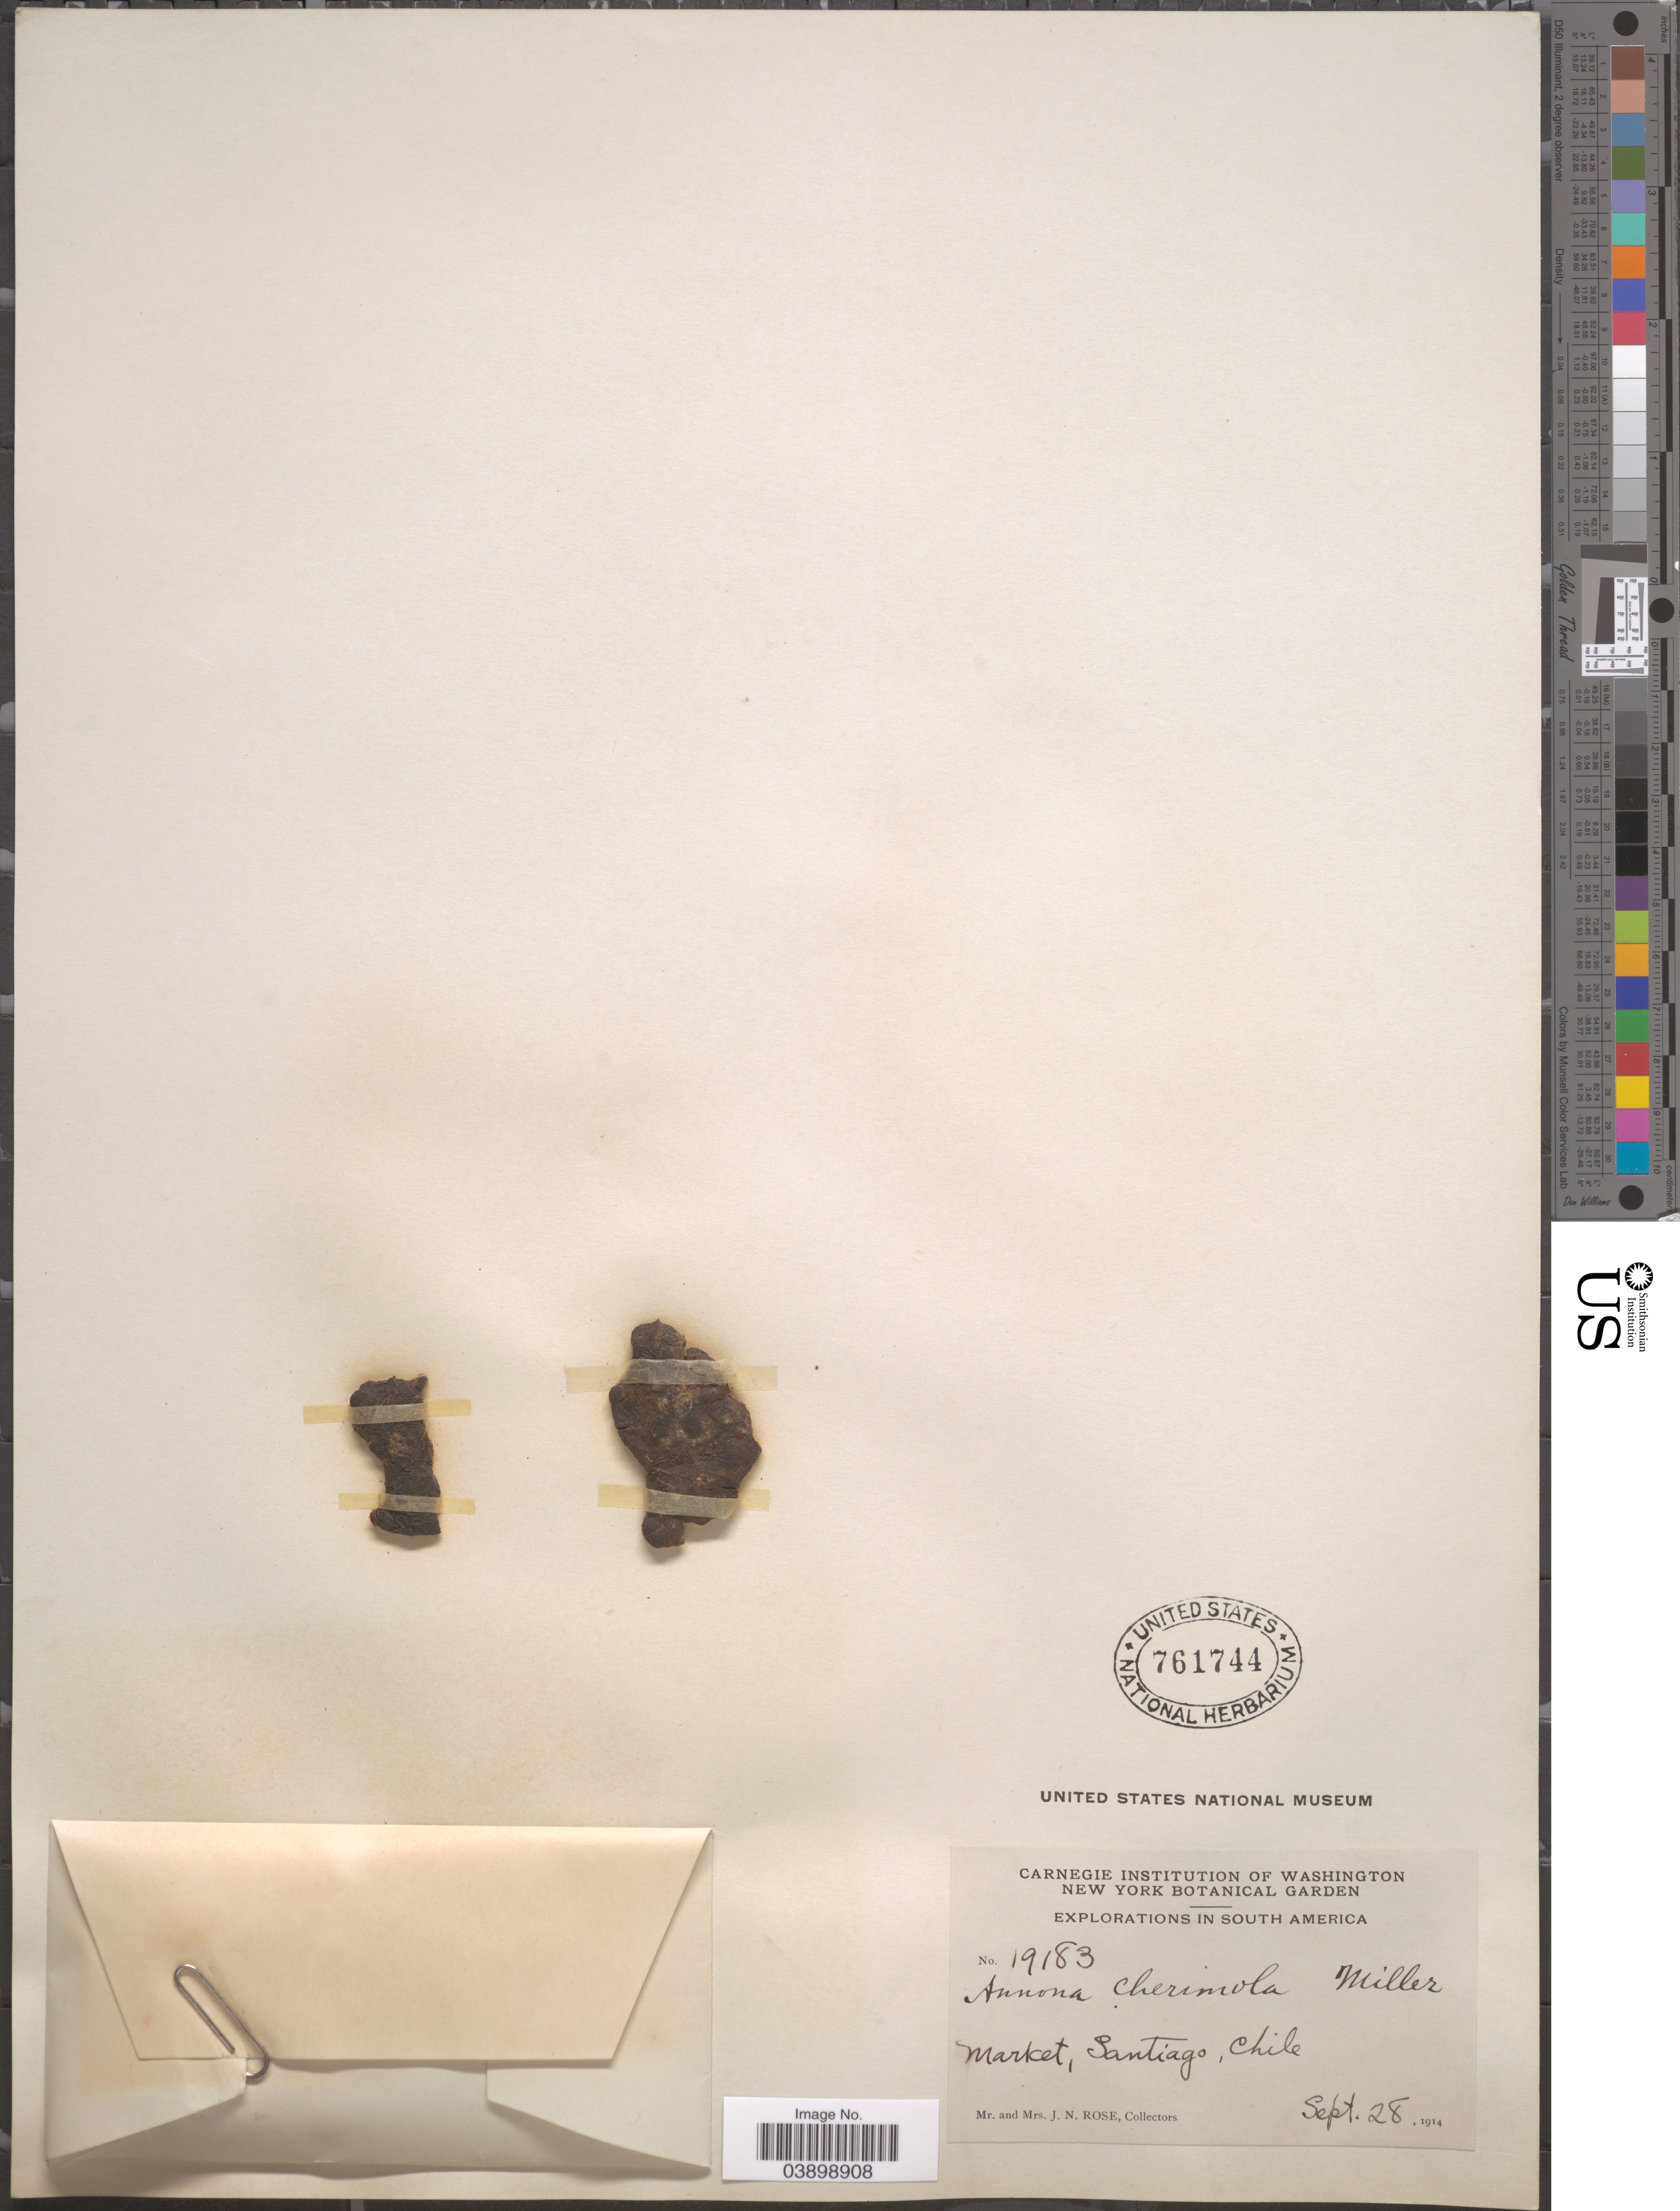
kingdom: Plantae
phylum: Tracheophyta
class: Magnoliopsida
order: Magnoliales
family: Annonaceae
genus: Annona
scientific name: Annona cherimola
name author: Mill.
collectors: J. N. Rose & L. B. Rose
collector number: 19183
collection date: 1914-09-28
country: Chile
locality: Market, Santiago.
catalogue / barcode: US 761744